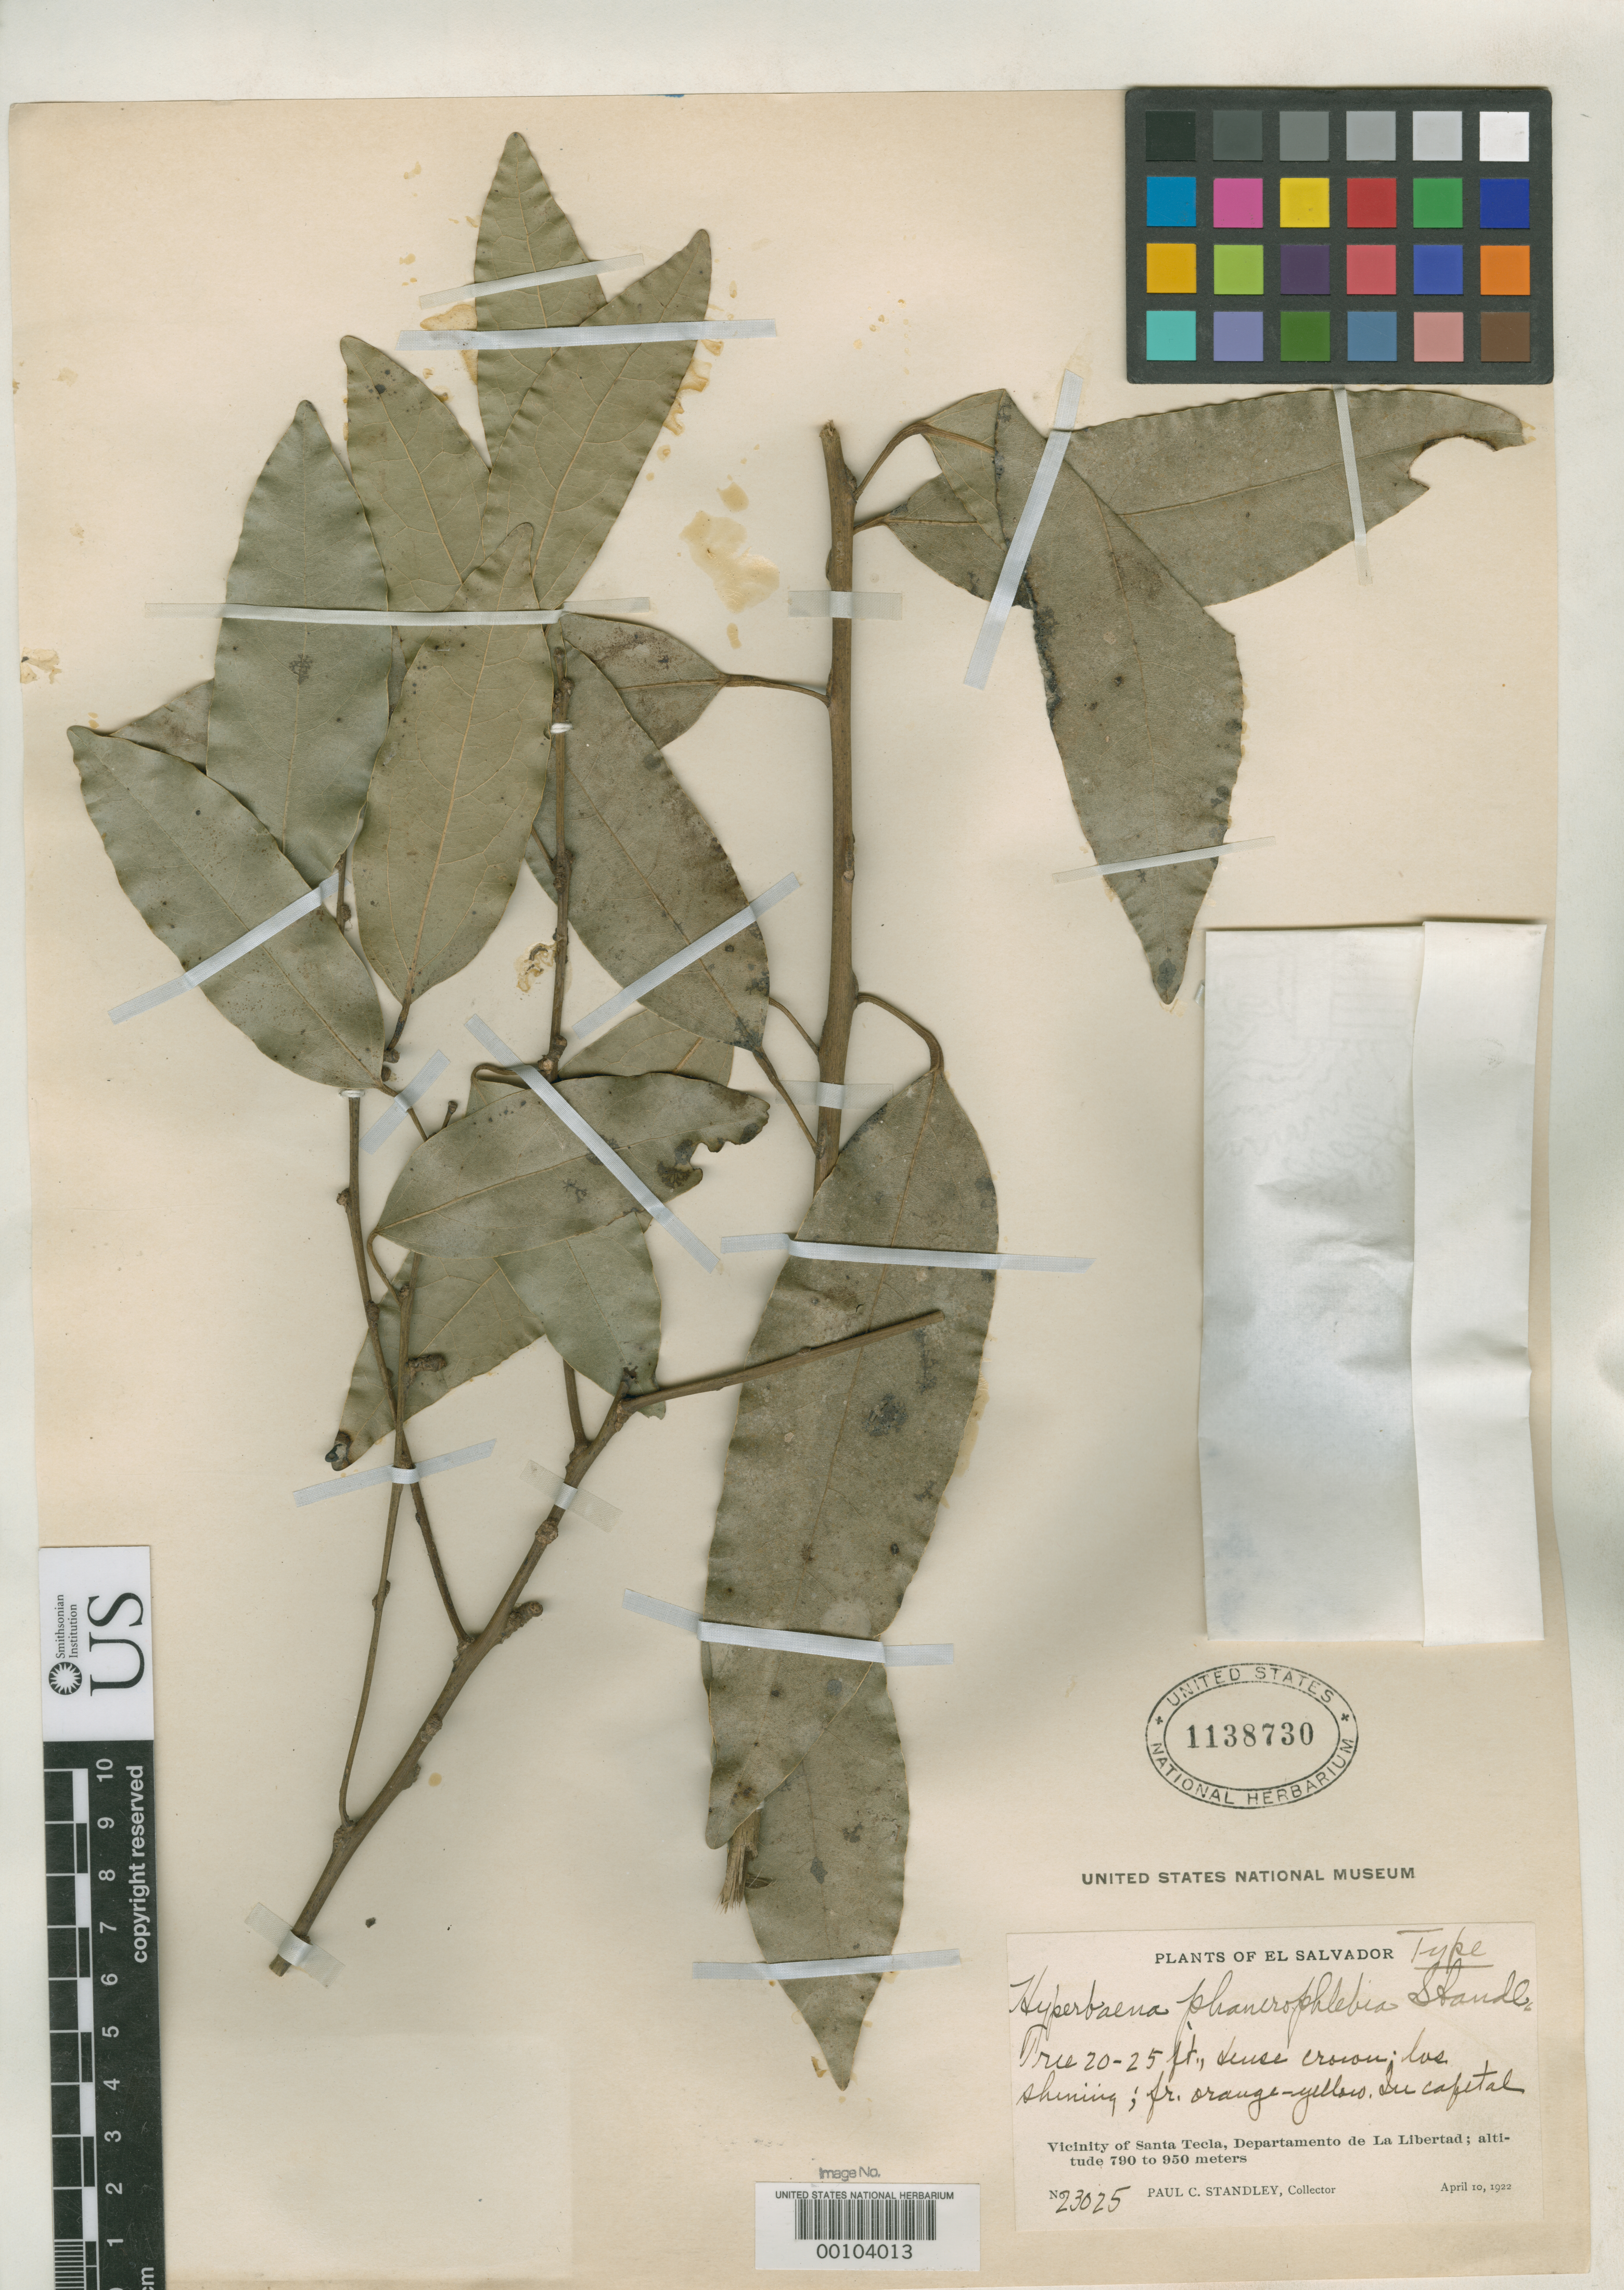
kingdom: Plantae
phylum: Tracheophyta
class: Magnoliopsida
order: Ranunculales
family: Menispermaceae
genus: Hyperbaena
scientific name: Hyperbaena phanerophlebia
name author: Standl.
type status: Holotype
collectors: P. C. Standley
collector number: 23025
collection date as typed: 10 Apr 1922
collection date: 1922-04-10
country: El Salvador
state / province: La Libertad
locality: S of Santa Tecla (Nueva San Salvador).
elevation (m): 900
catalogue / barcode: US 1138730